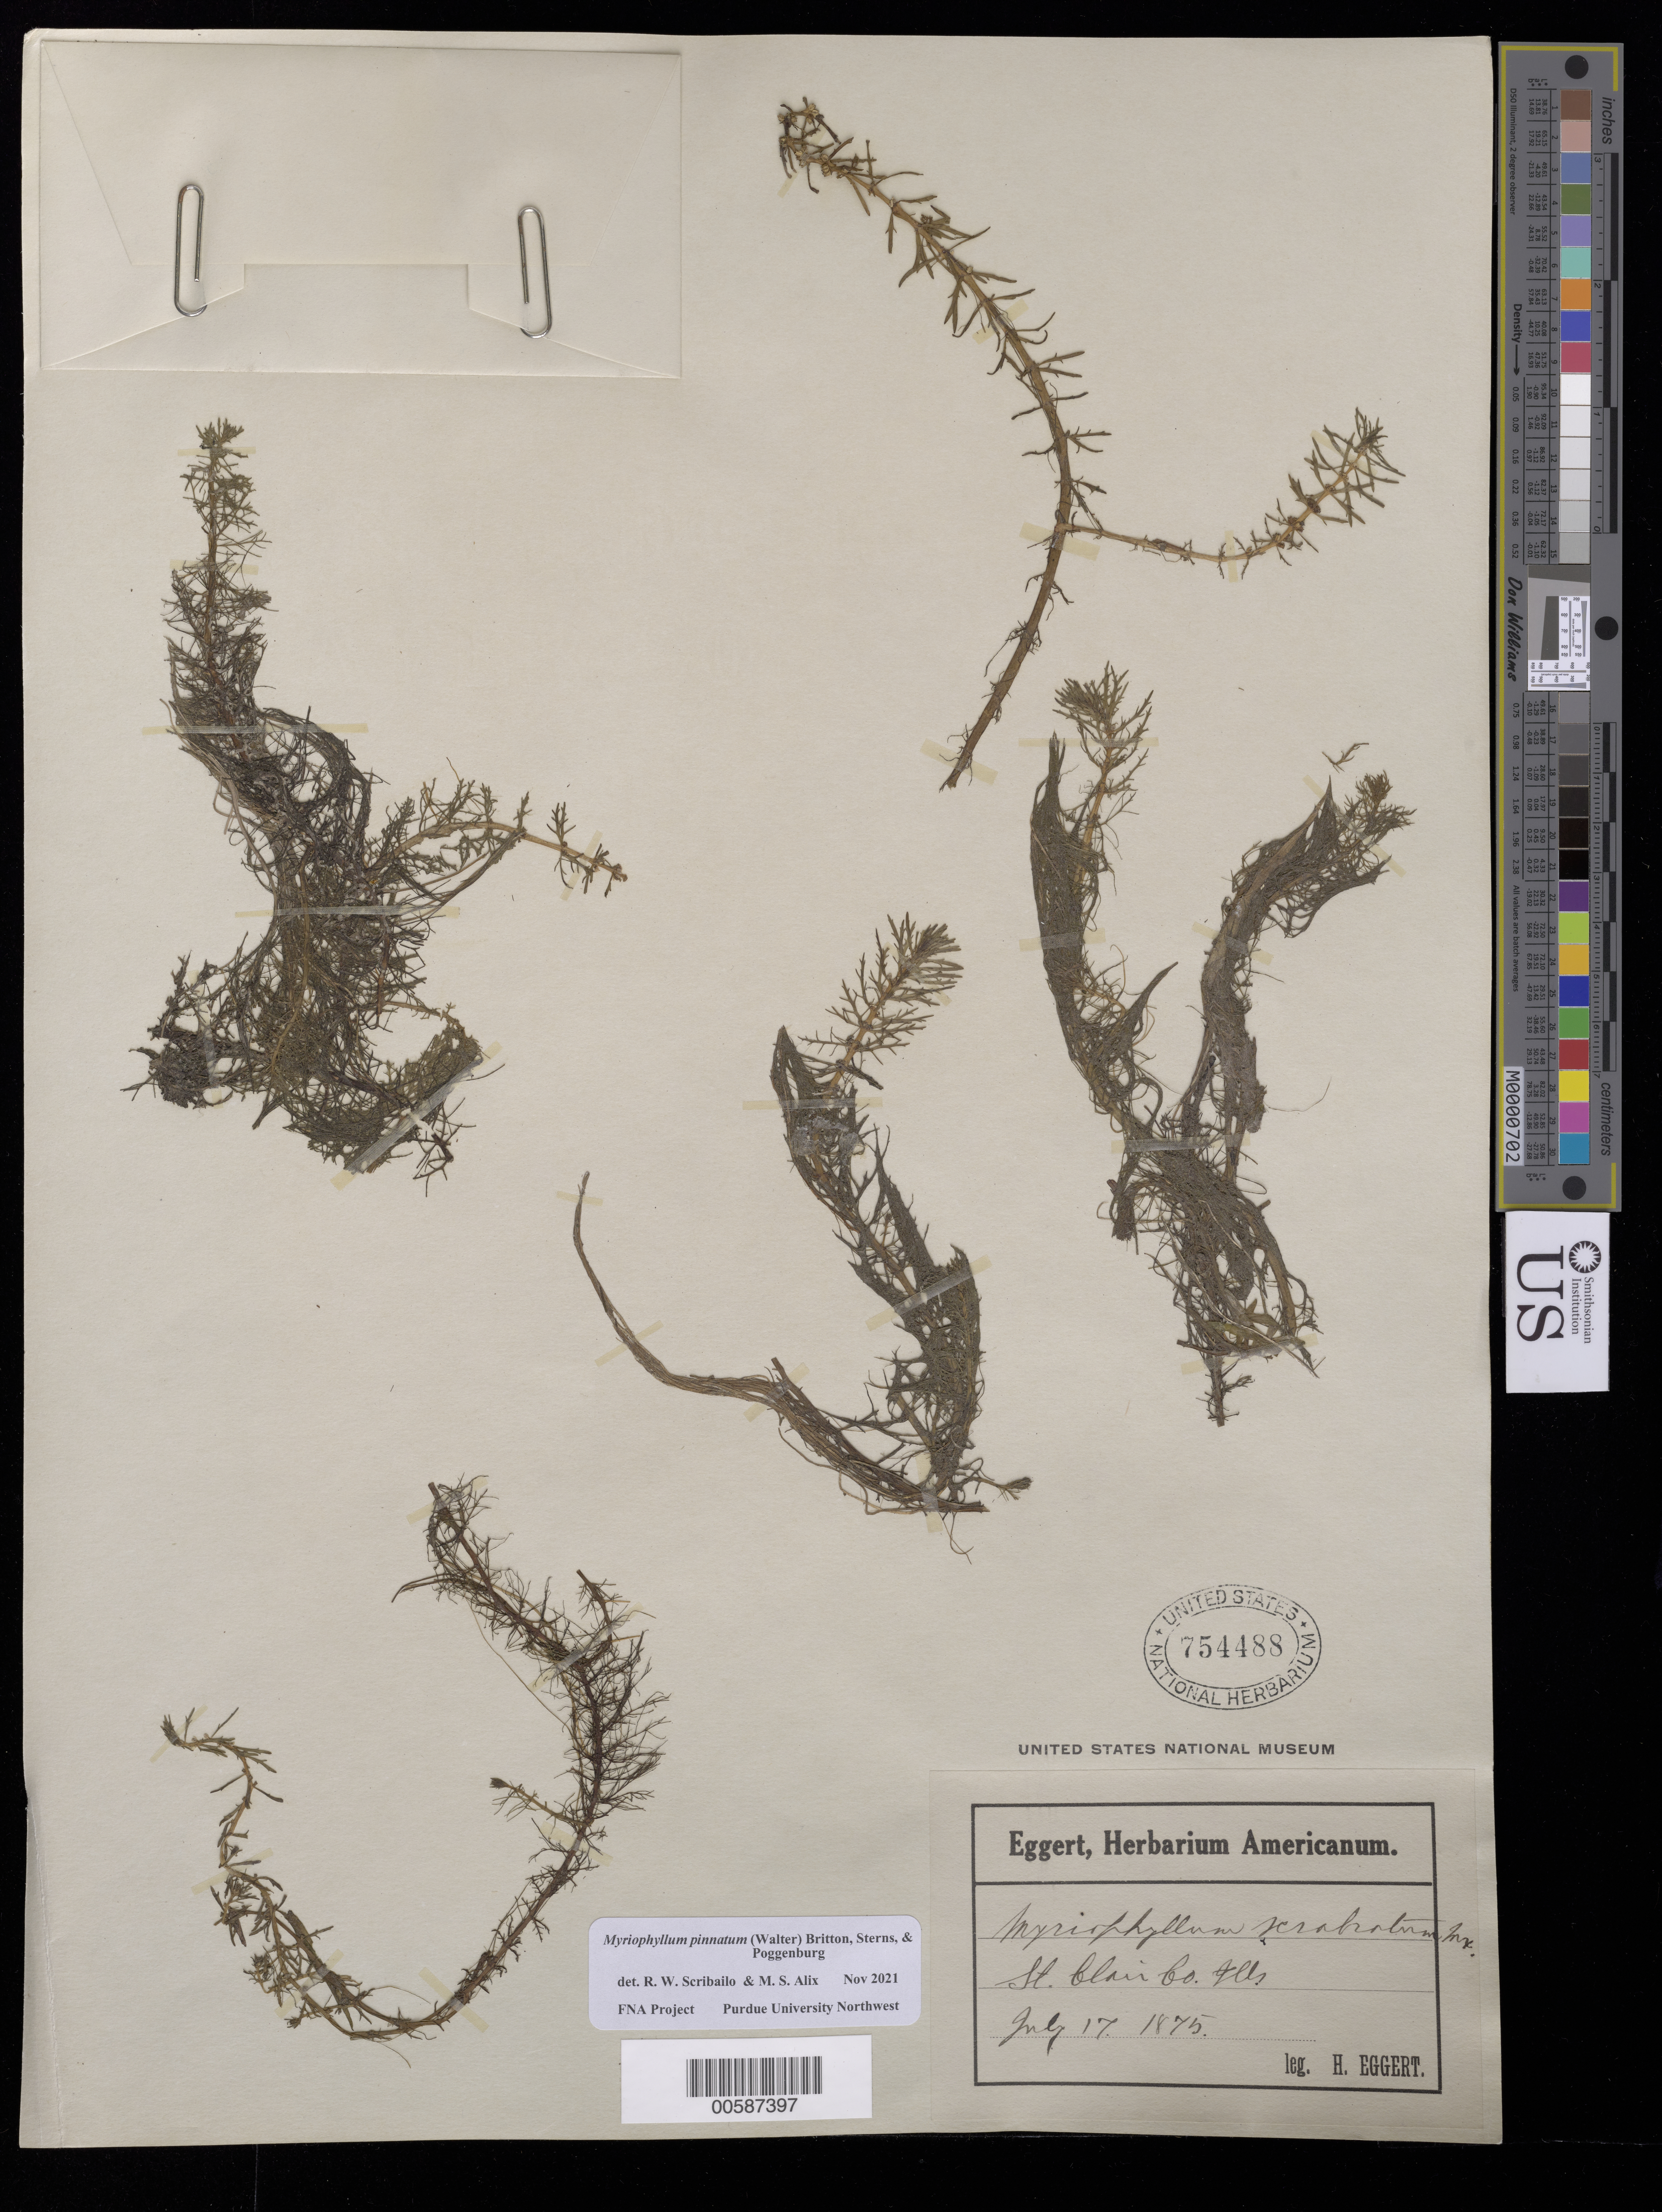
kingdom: Plantae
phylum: Tracheophyta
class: Magnoliopsida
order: Saxifragales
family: Haloragaceae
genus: Myriophyllum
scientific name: Myriophyllum pinnatum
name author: (Walter) Britton, Stearns & Poggenb.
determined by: Scribailo, R. W.; Alix, M. S.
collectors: H. Eggert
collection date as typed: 17 Jul 1875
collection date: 1875-07-17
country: United States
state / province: Illinois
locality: St. Clair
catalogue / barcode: US 754488